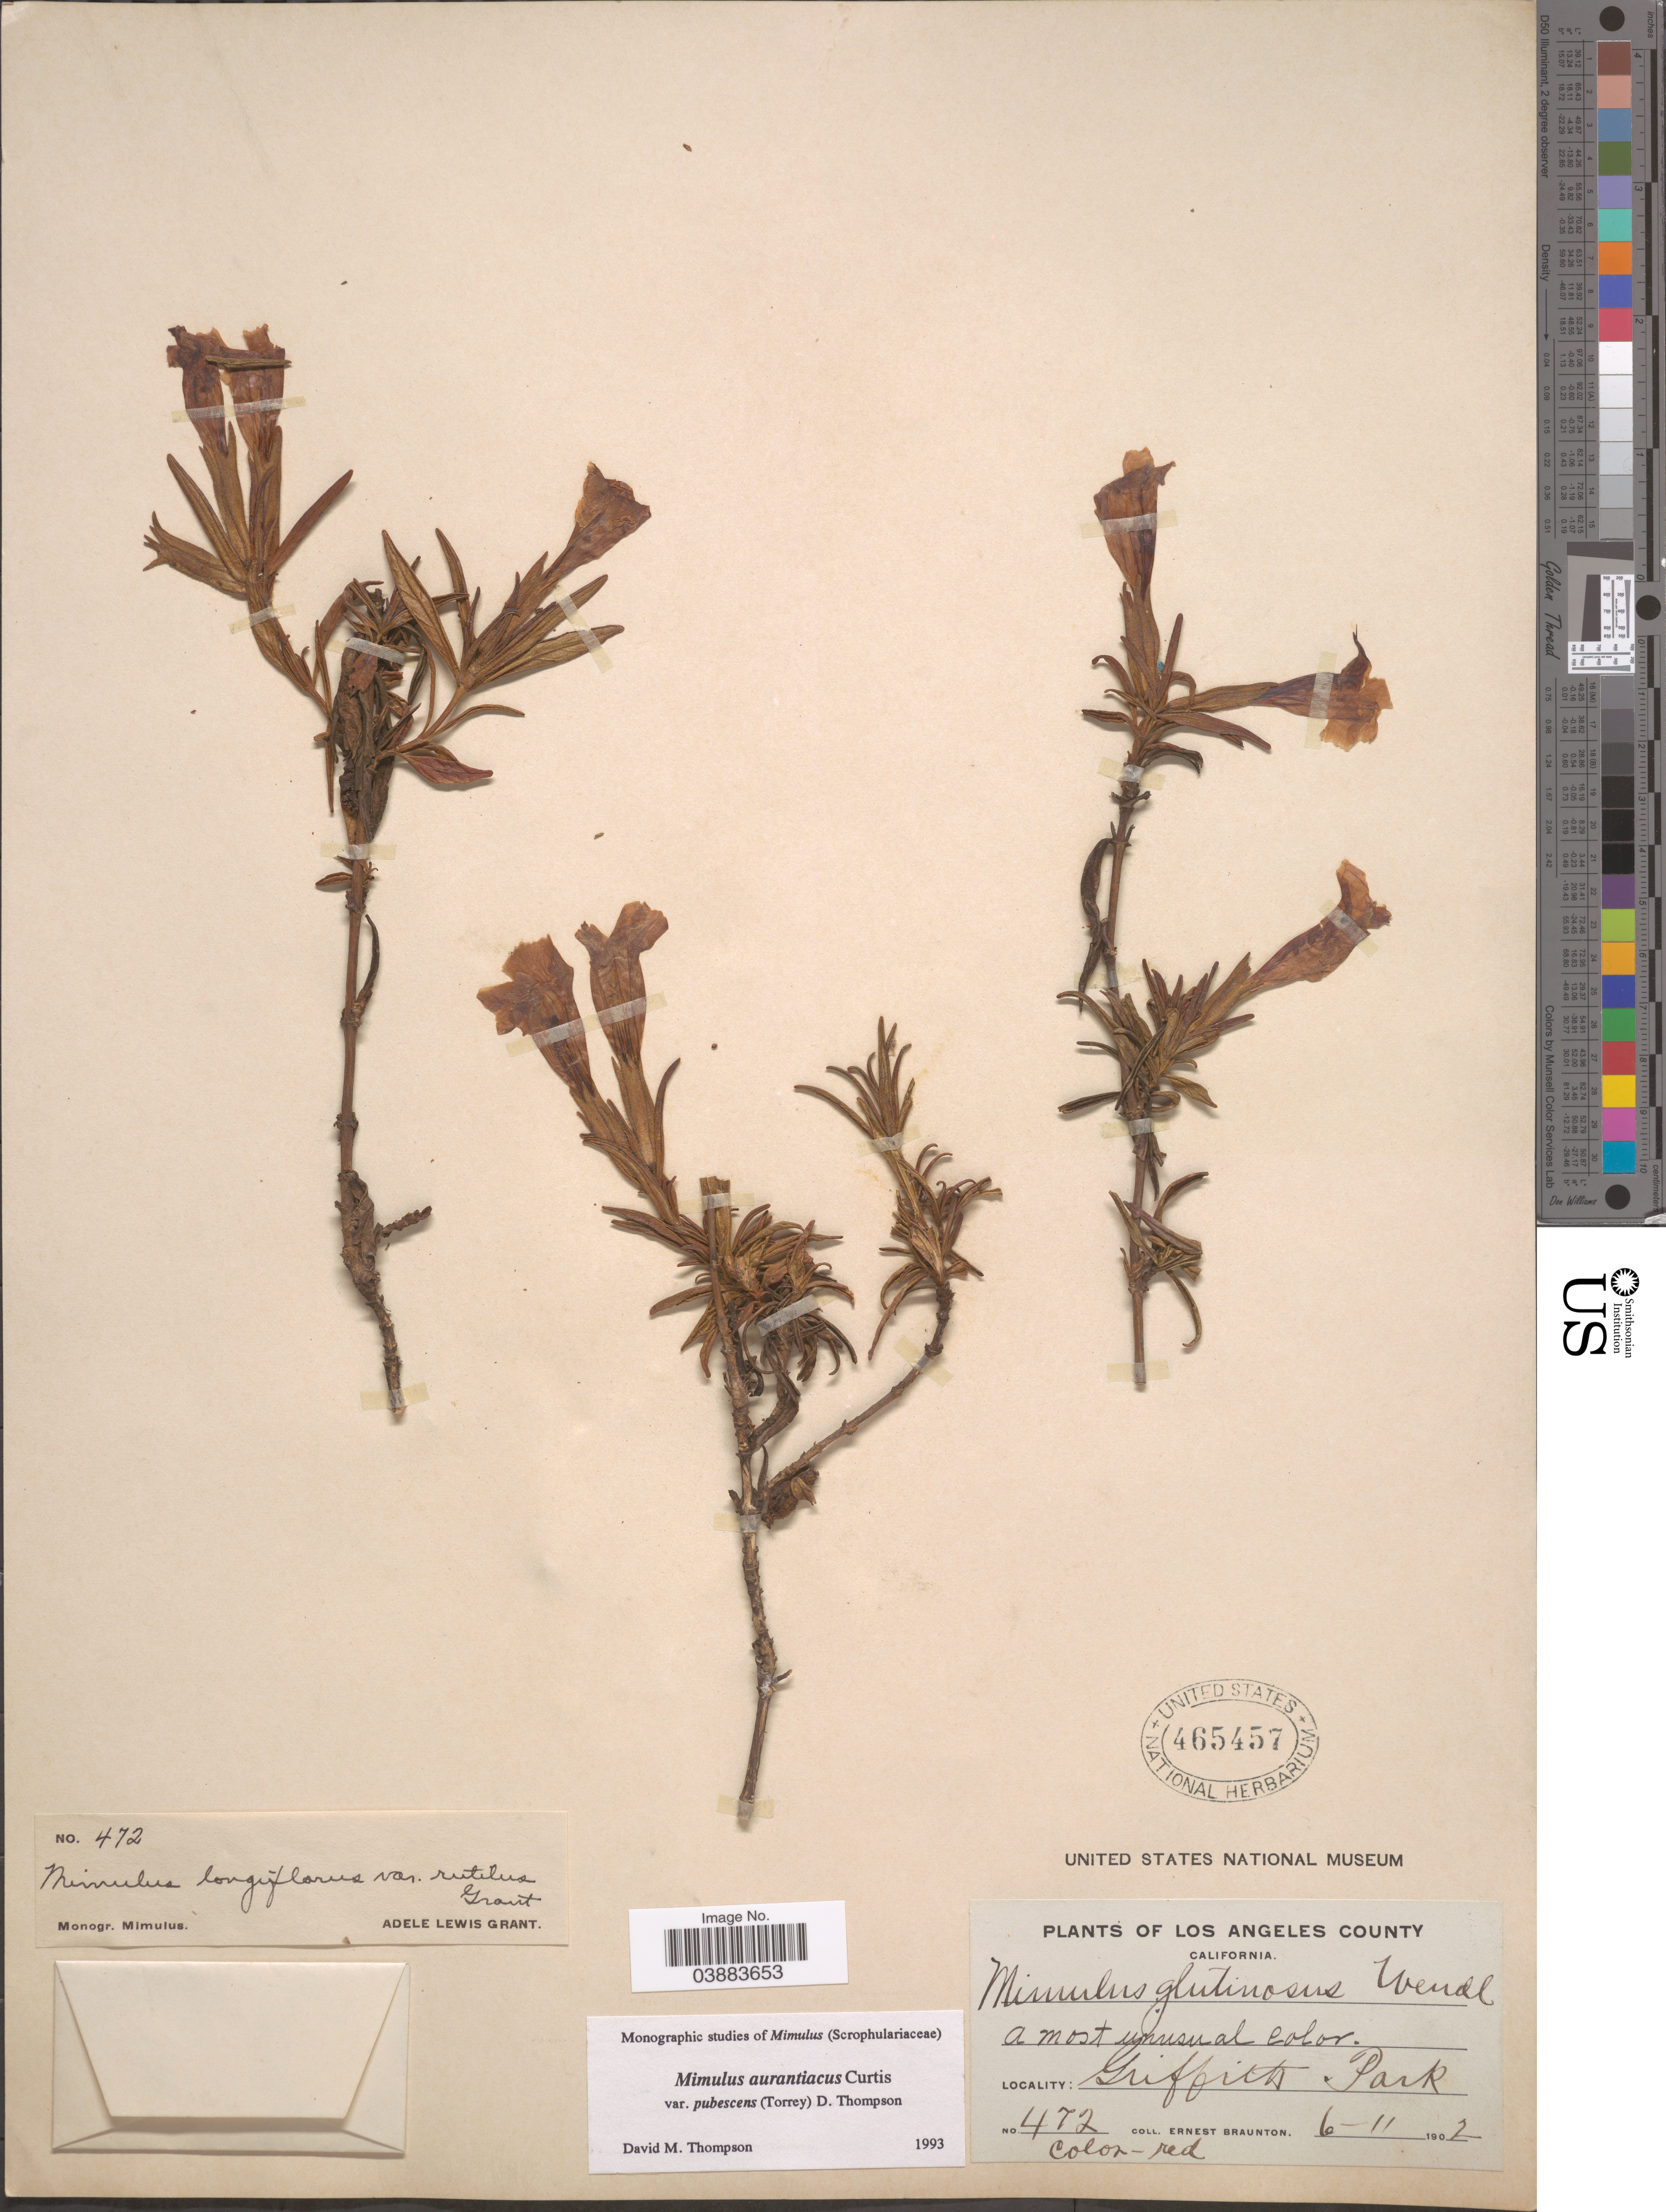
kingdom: Plantae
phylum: Tracheophyta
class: Magnoliopsida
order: Lamiales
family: Phrymaceae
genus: Diplacus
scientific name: Diplacus aurantiacus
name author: (Curtis) Jeps.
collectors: E. Braunton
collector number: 472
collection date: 1902-06-11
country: United States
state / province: California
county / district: Los Angeles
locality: Los Angeles County. Griffith Park.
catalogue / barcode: US 465457